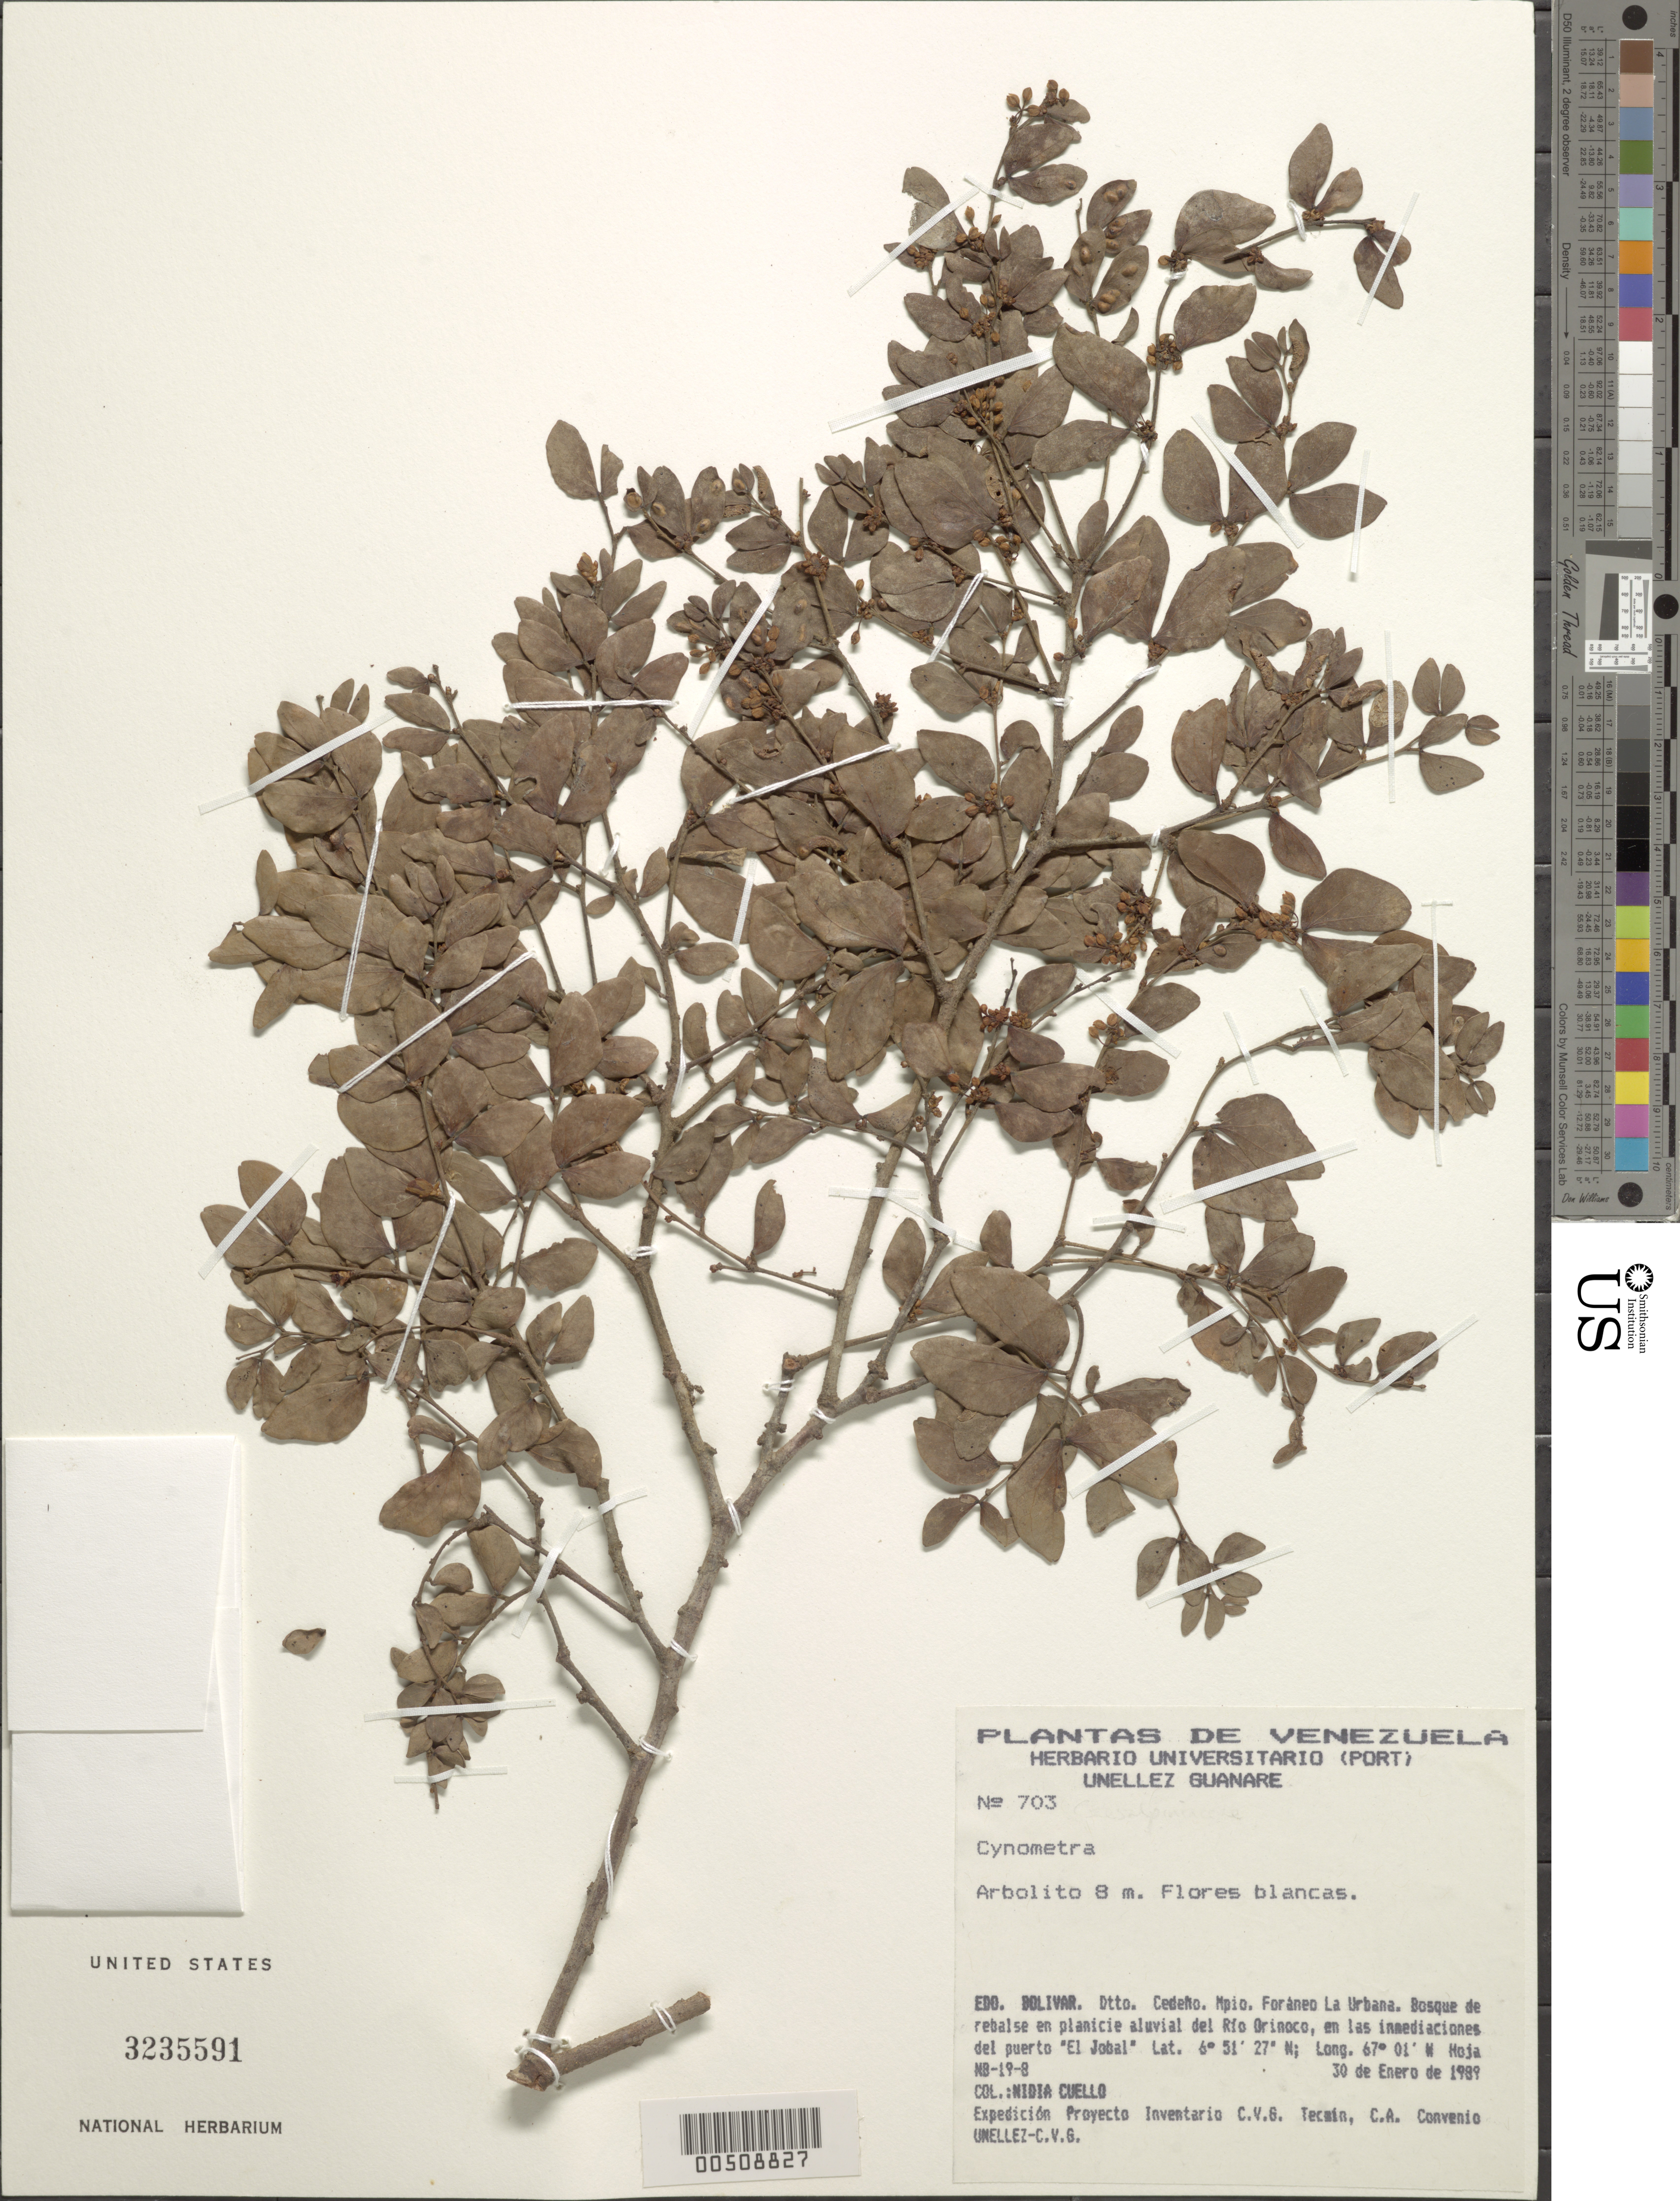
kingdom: Plantae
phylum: Tracheophyta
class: Magnoliopsida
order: Fabales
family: Fabaceae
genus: Cynometra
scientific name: Cynometra sp.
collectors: N. L. Cuello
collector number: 703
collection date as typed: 30 Jan 1989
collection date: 1989-01-30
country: Venezuela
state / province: Bolívar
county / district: Cedeño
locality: Mun. Foráneo La Urbana, Río Suapure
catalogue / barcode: US 3235591